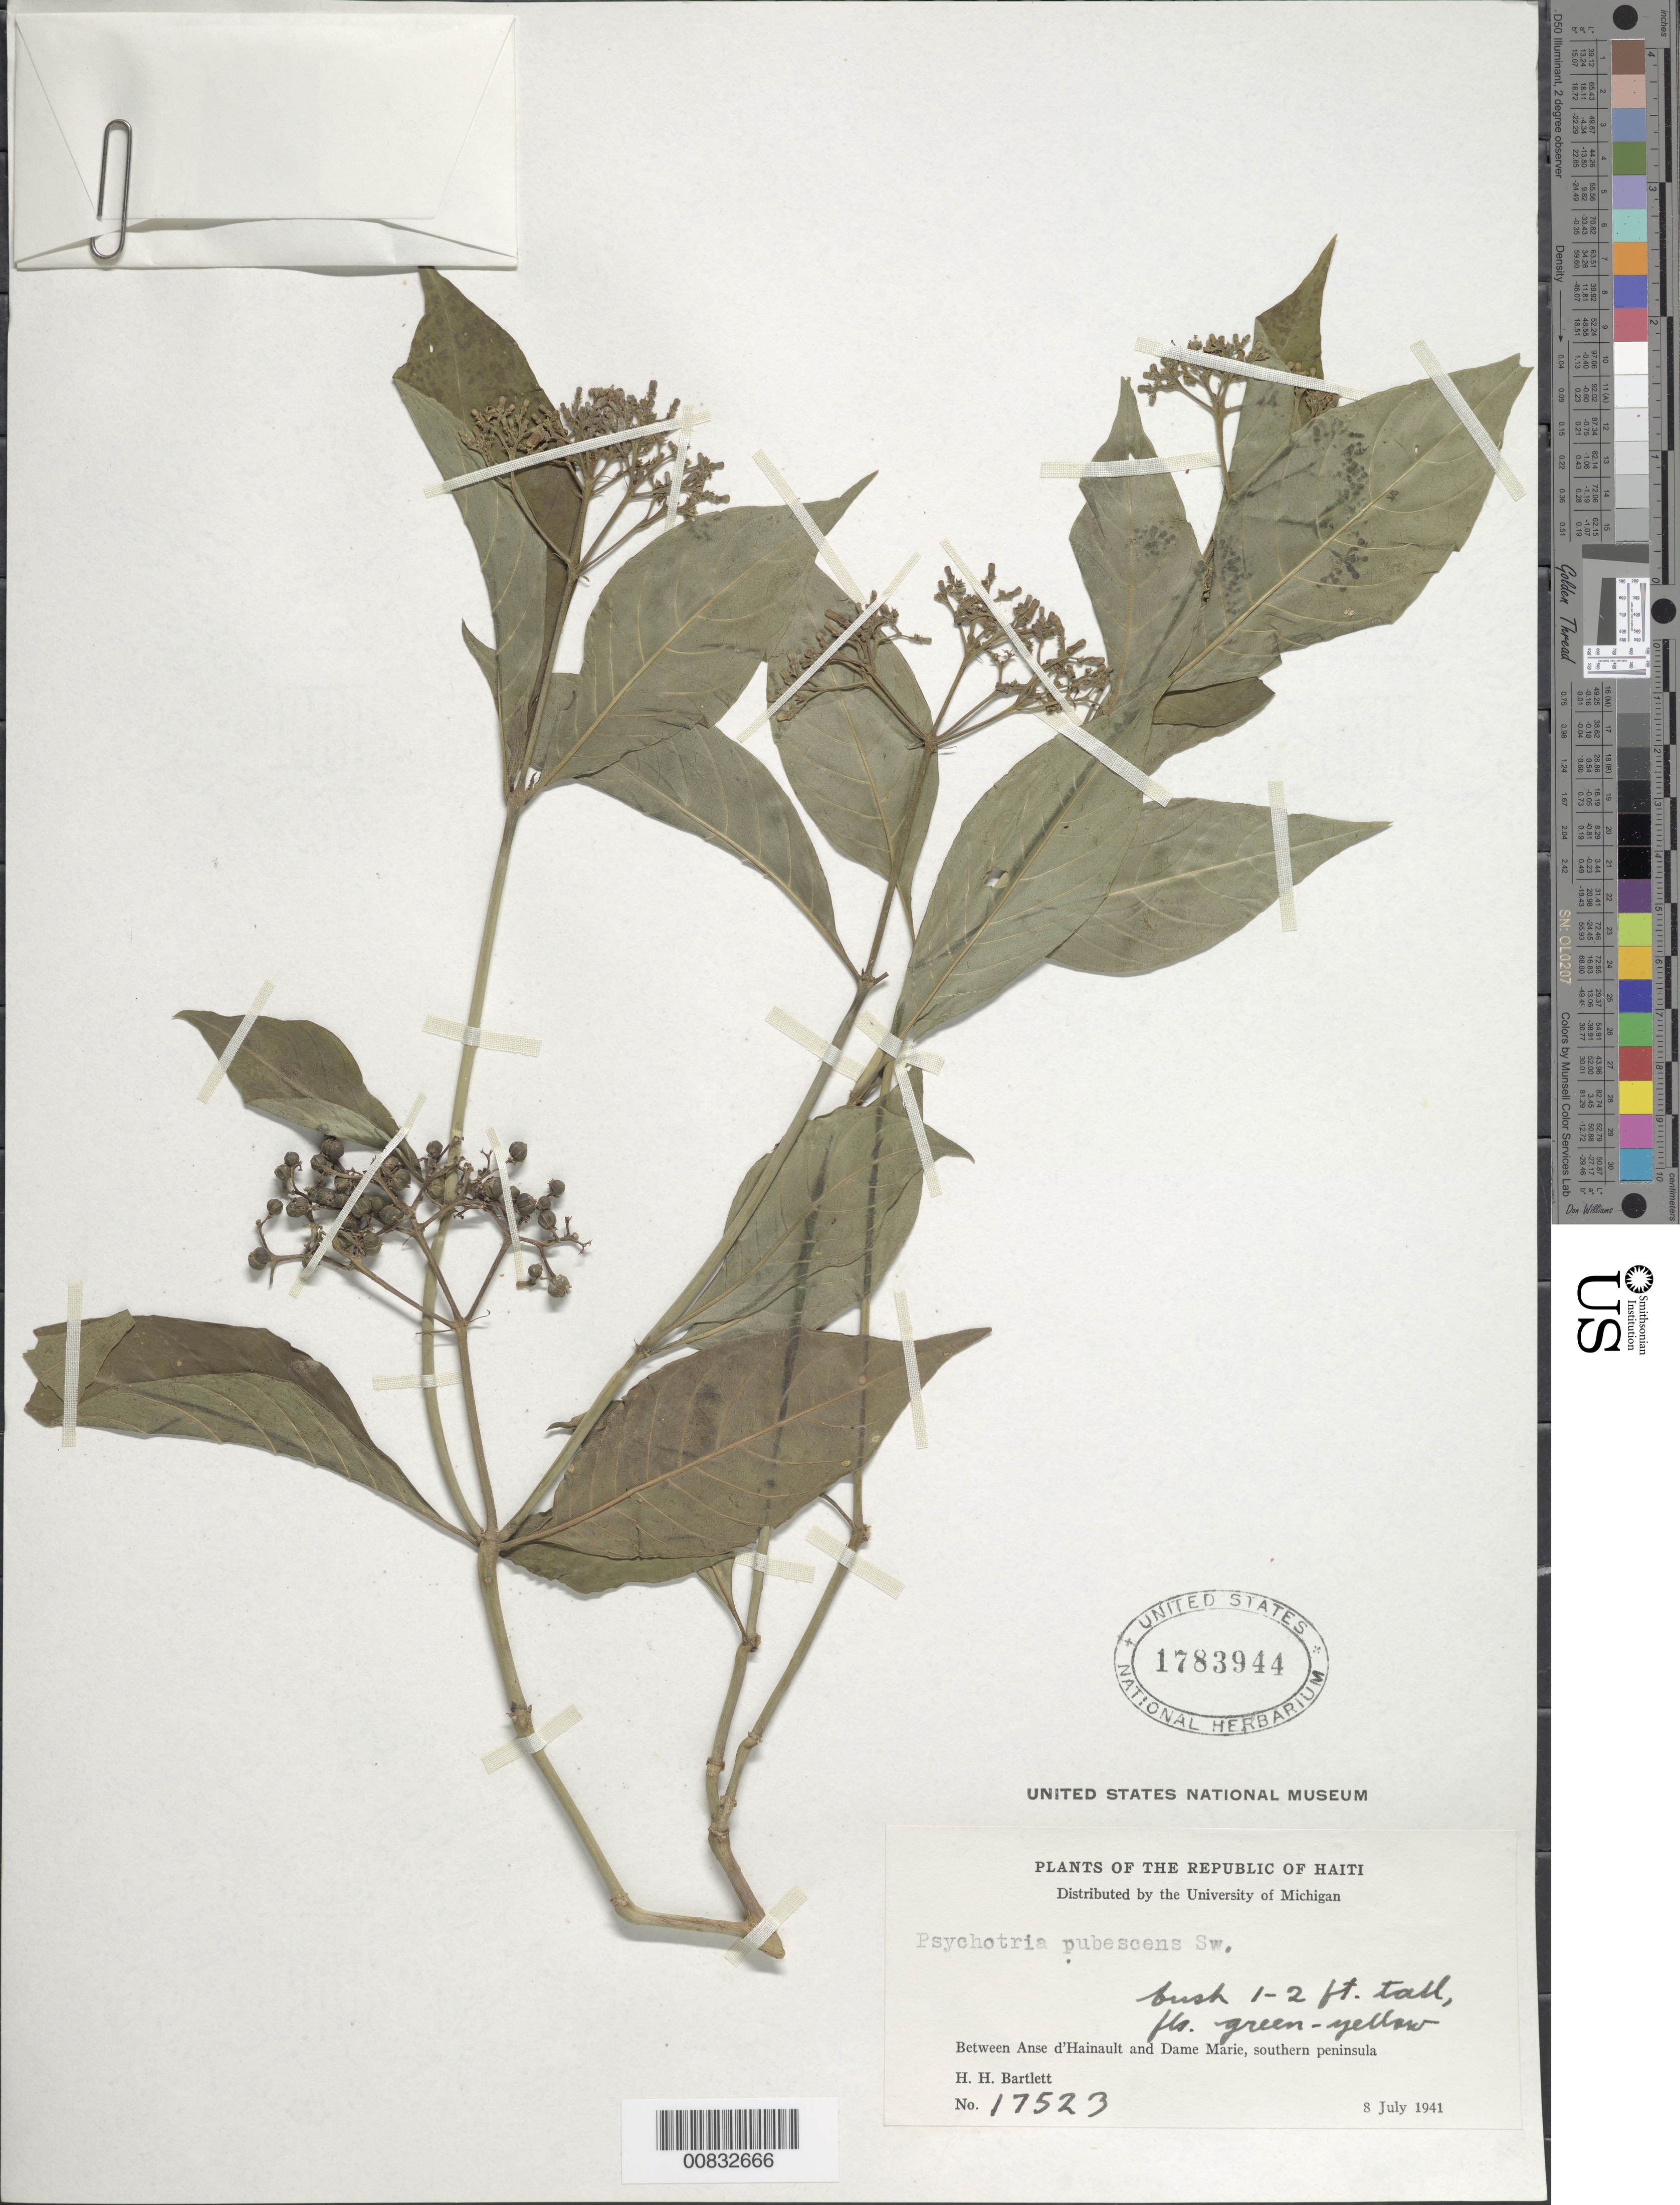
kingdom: Plantae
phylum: Tracheophyta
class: Magnoliopsida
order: Gentianales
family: Rubiaceae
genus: Psychotria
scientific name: Psychotria pubescens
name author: Sw.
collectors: H. H. Bartlett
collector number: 17523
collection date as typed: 08 Jul 1941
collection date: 1941-07-08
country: Haiti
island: Hispaniola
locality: Between Anse d'Hainault and Dame Marie, southern peninsula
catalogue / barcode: US 1783944